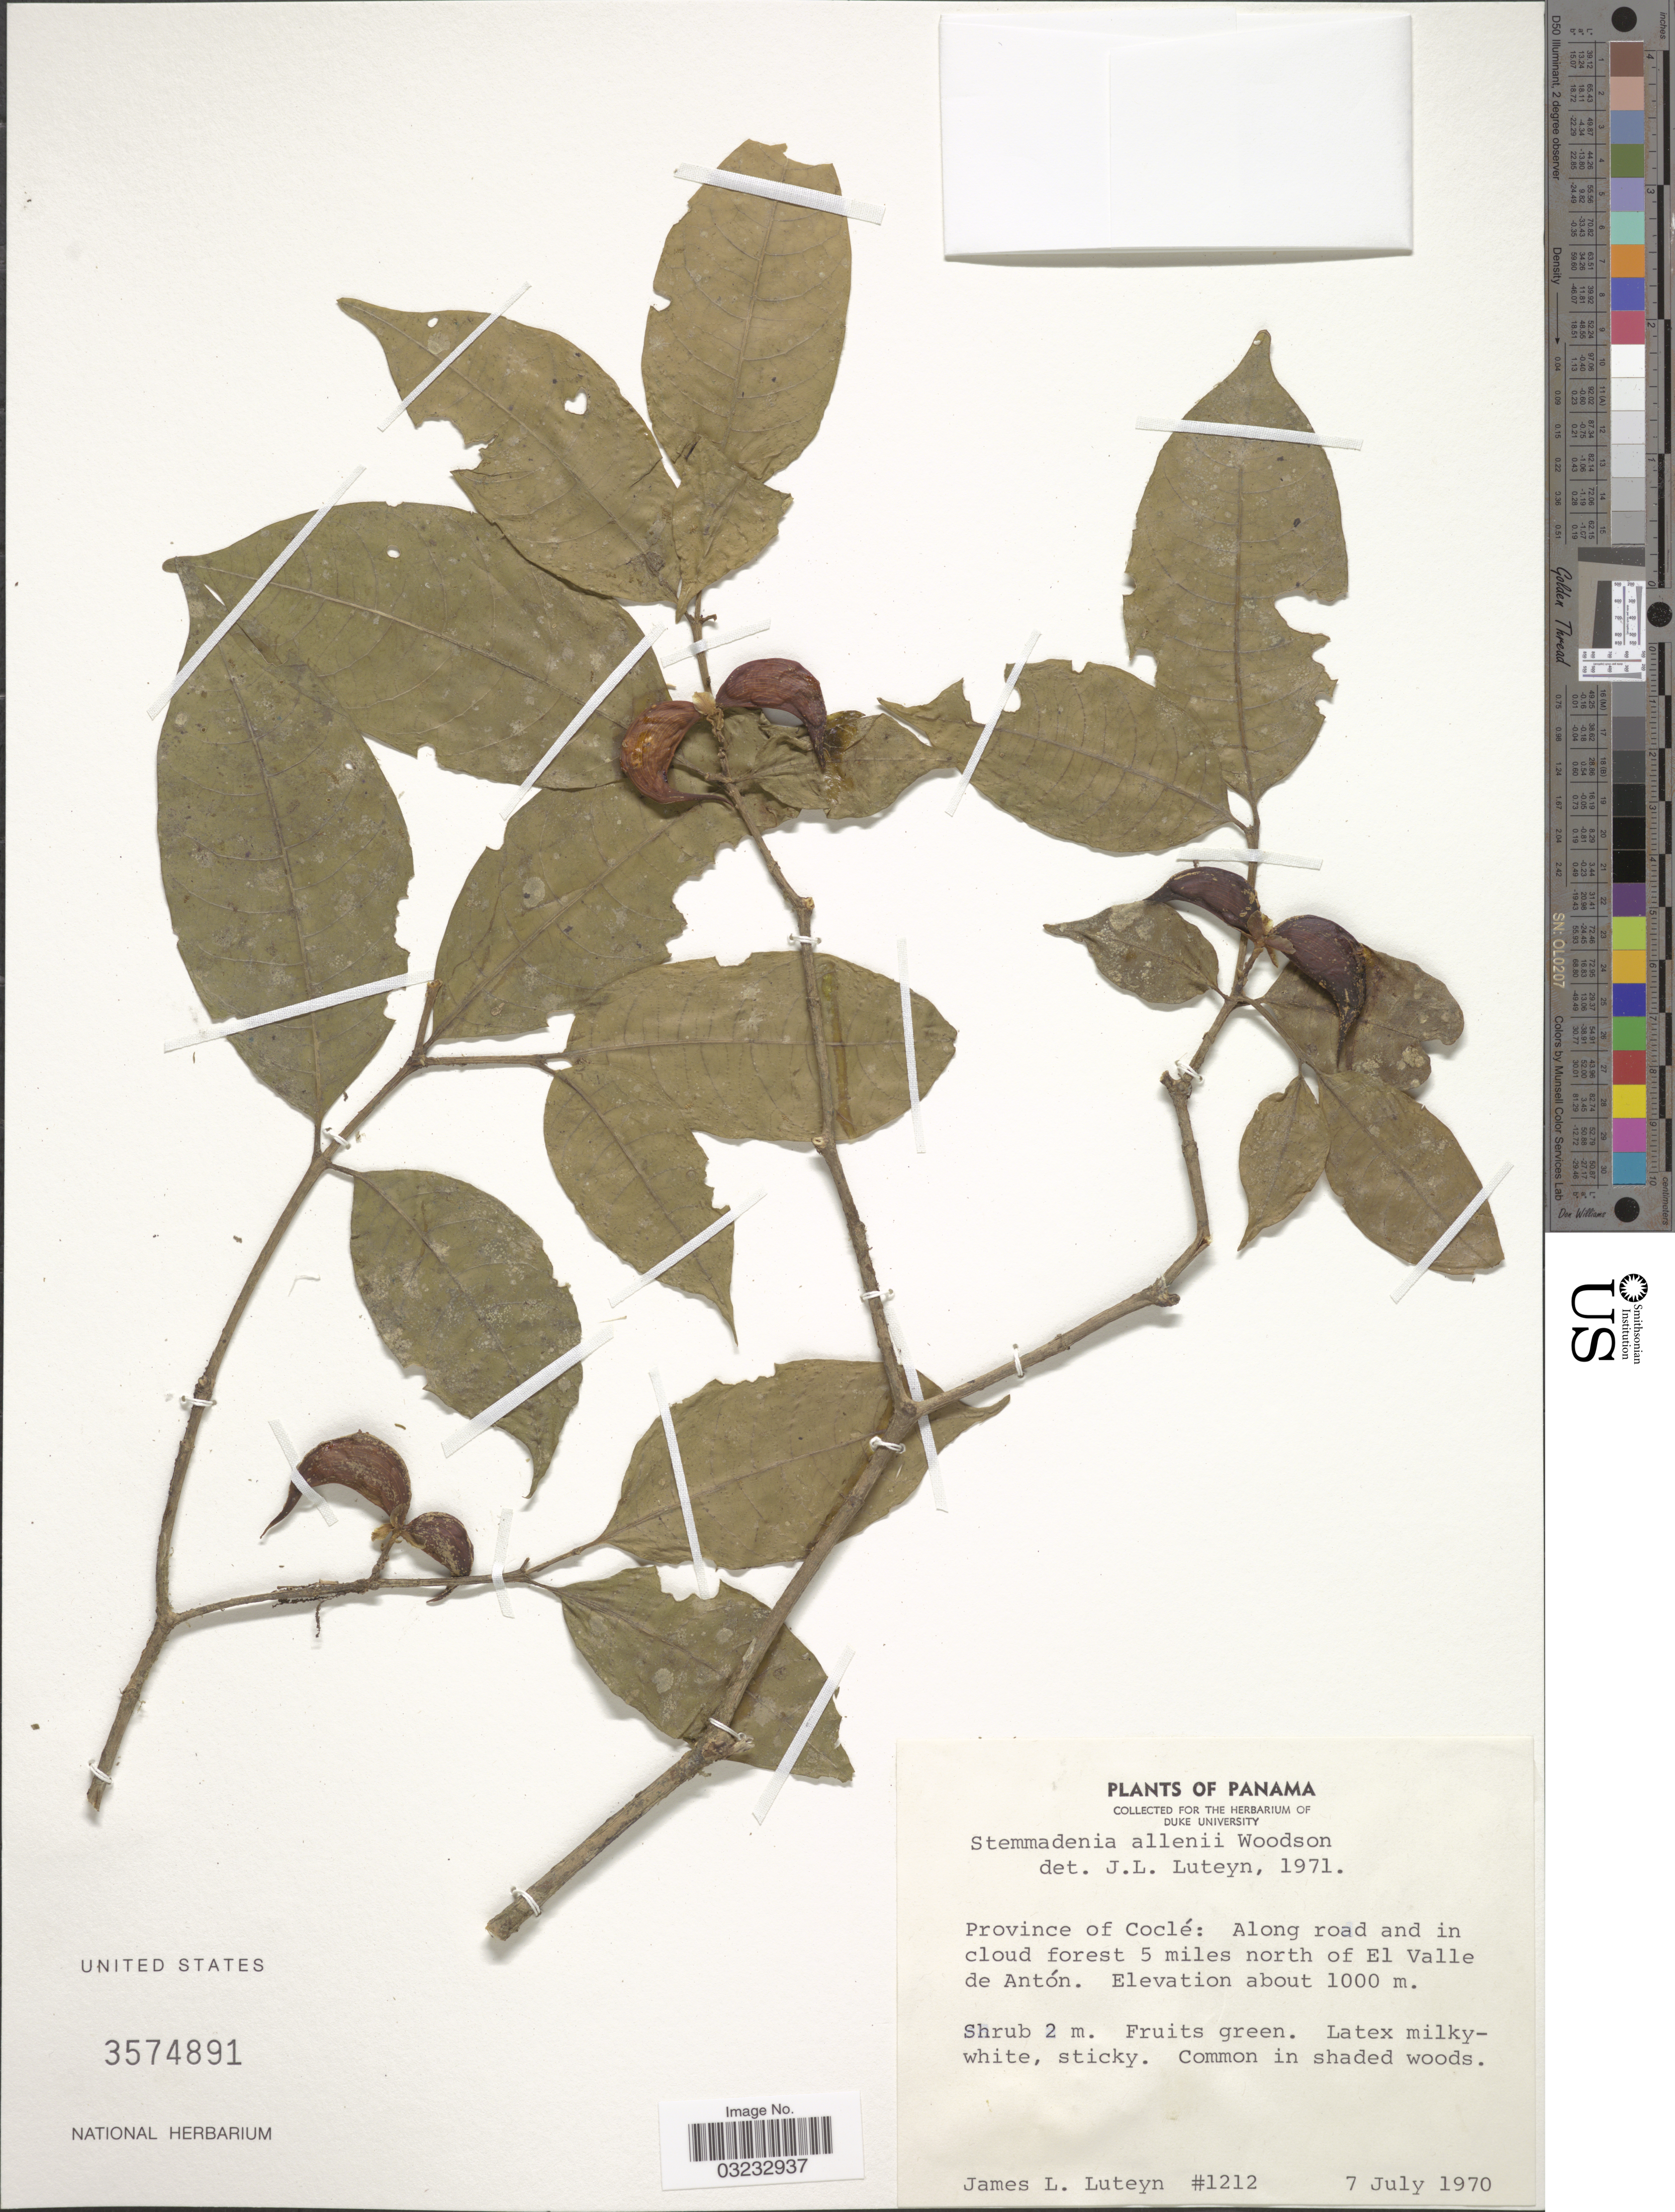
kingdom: Plantae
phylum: Tracheophyta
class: Magnoliopsida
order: Gentianales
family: Apocynaceae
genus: Stemmadenia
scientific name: Stemmadenia allenii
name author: Woodson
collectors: J. Luteyn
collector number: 1212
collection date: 1970-07-07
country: Panama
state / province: Coclé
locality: Province of Coclé: Along road and in cloud forest 5 miles north of El Valle de Antón.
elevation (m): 1000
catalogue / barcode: US 3574891